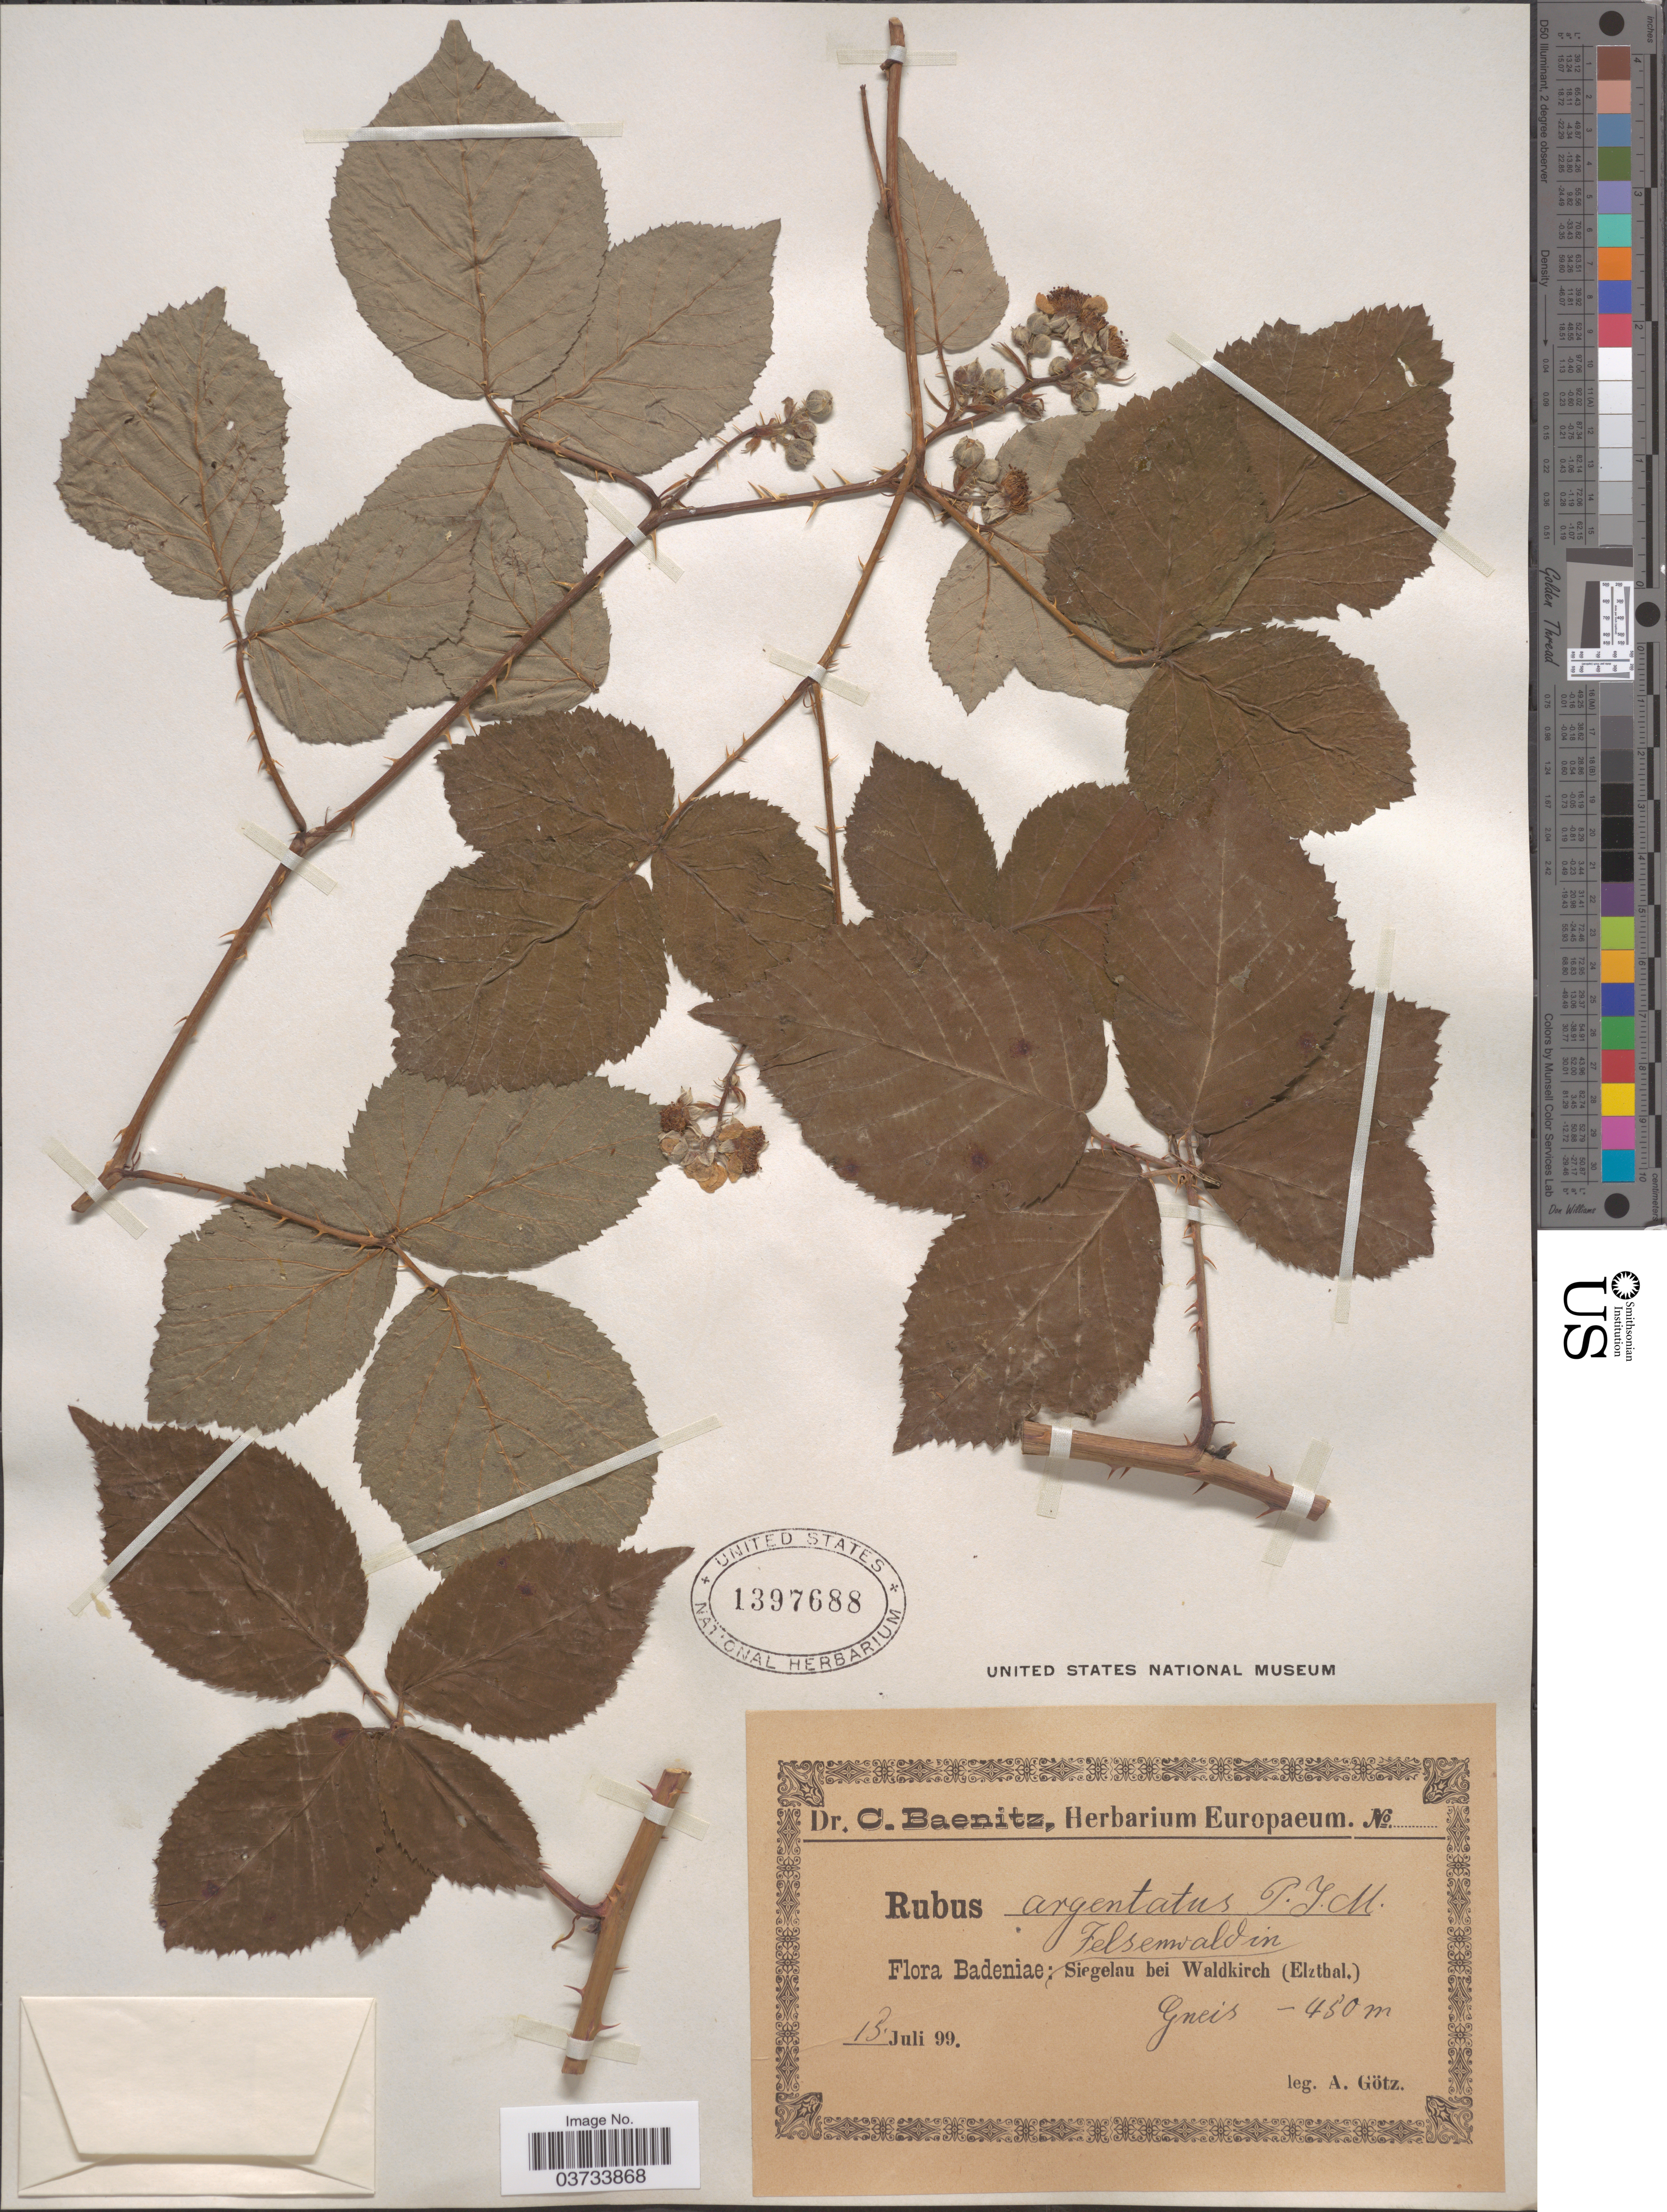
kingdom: Plantae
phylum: Tracheophyta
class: Magnoliopsida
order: Rosales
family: Rosaceae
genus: Rubus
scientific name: Rubus argentatus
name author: P.J. Müll.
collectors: A. Götz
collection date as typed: Transcribed d/m/y: 13/7/99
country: Germany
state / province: Baden-Württemberg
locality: Badeniae: Felsenwaldin Siegelau bei Waldkirch (Elzthal).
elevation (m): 450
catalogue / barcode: US 1397688